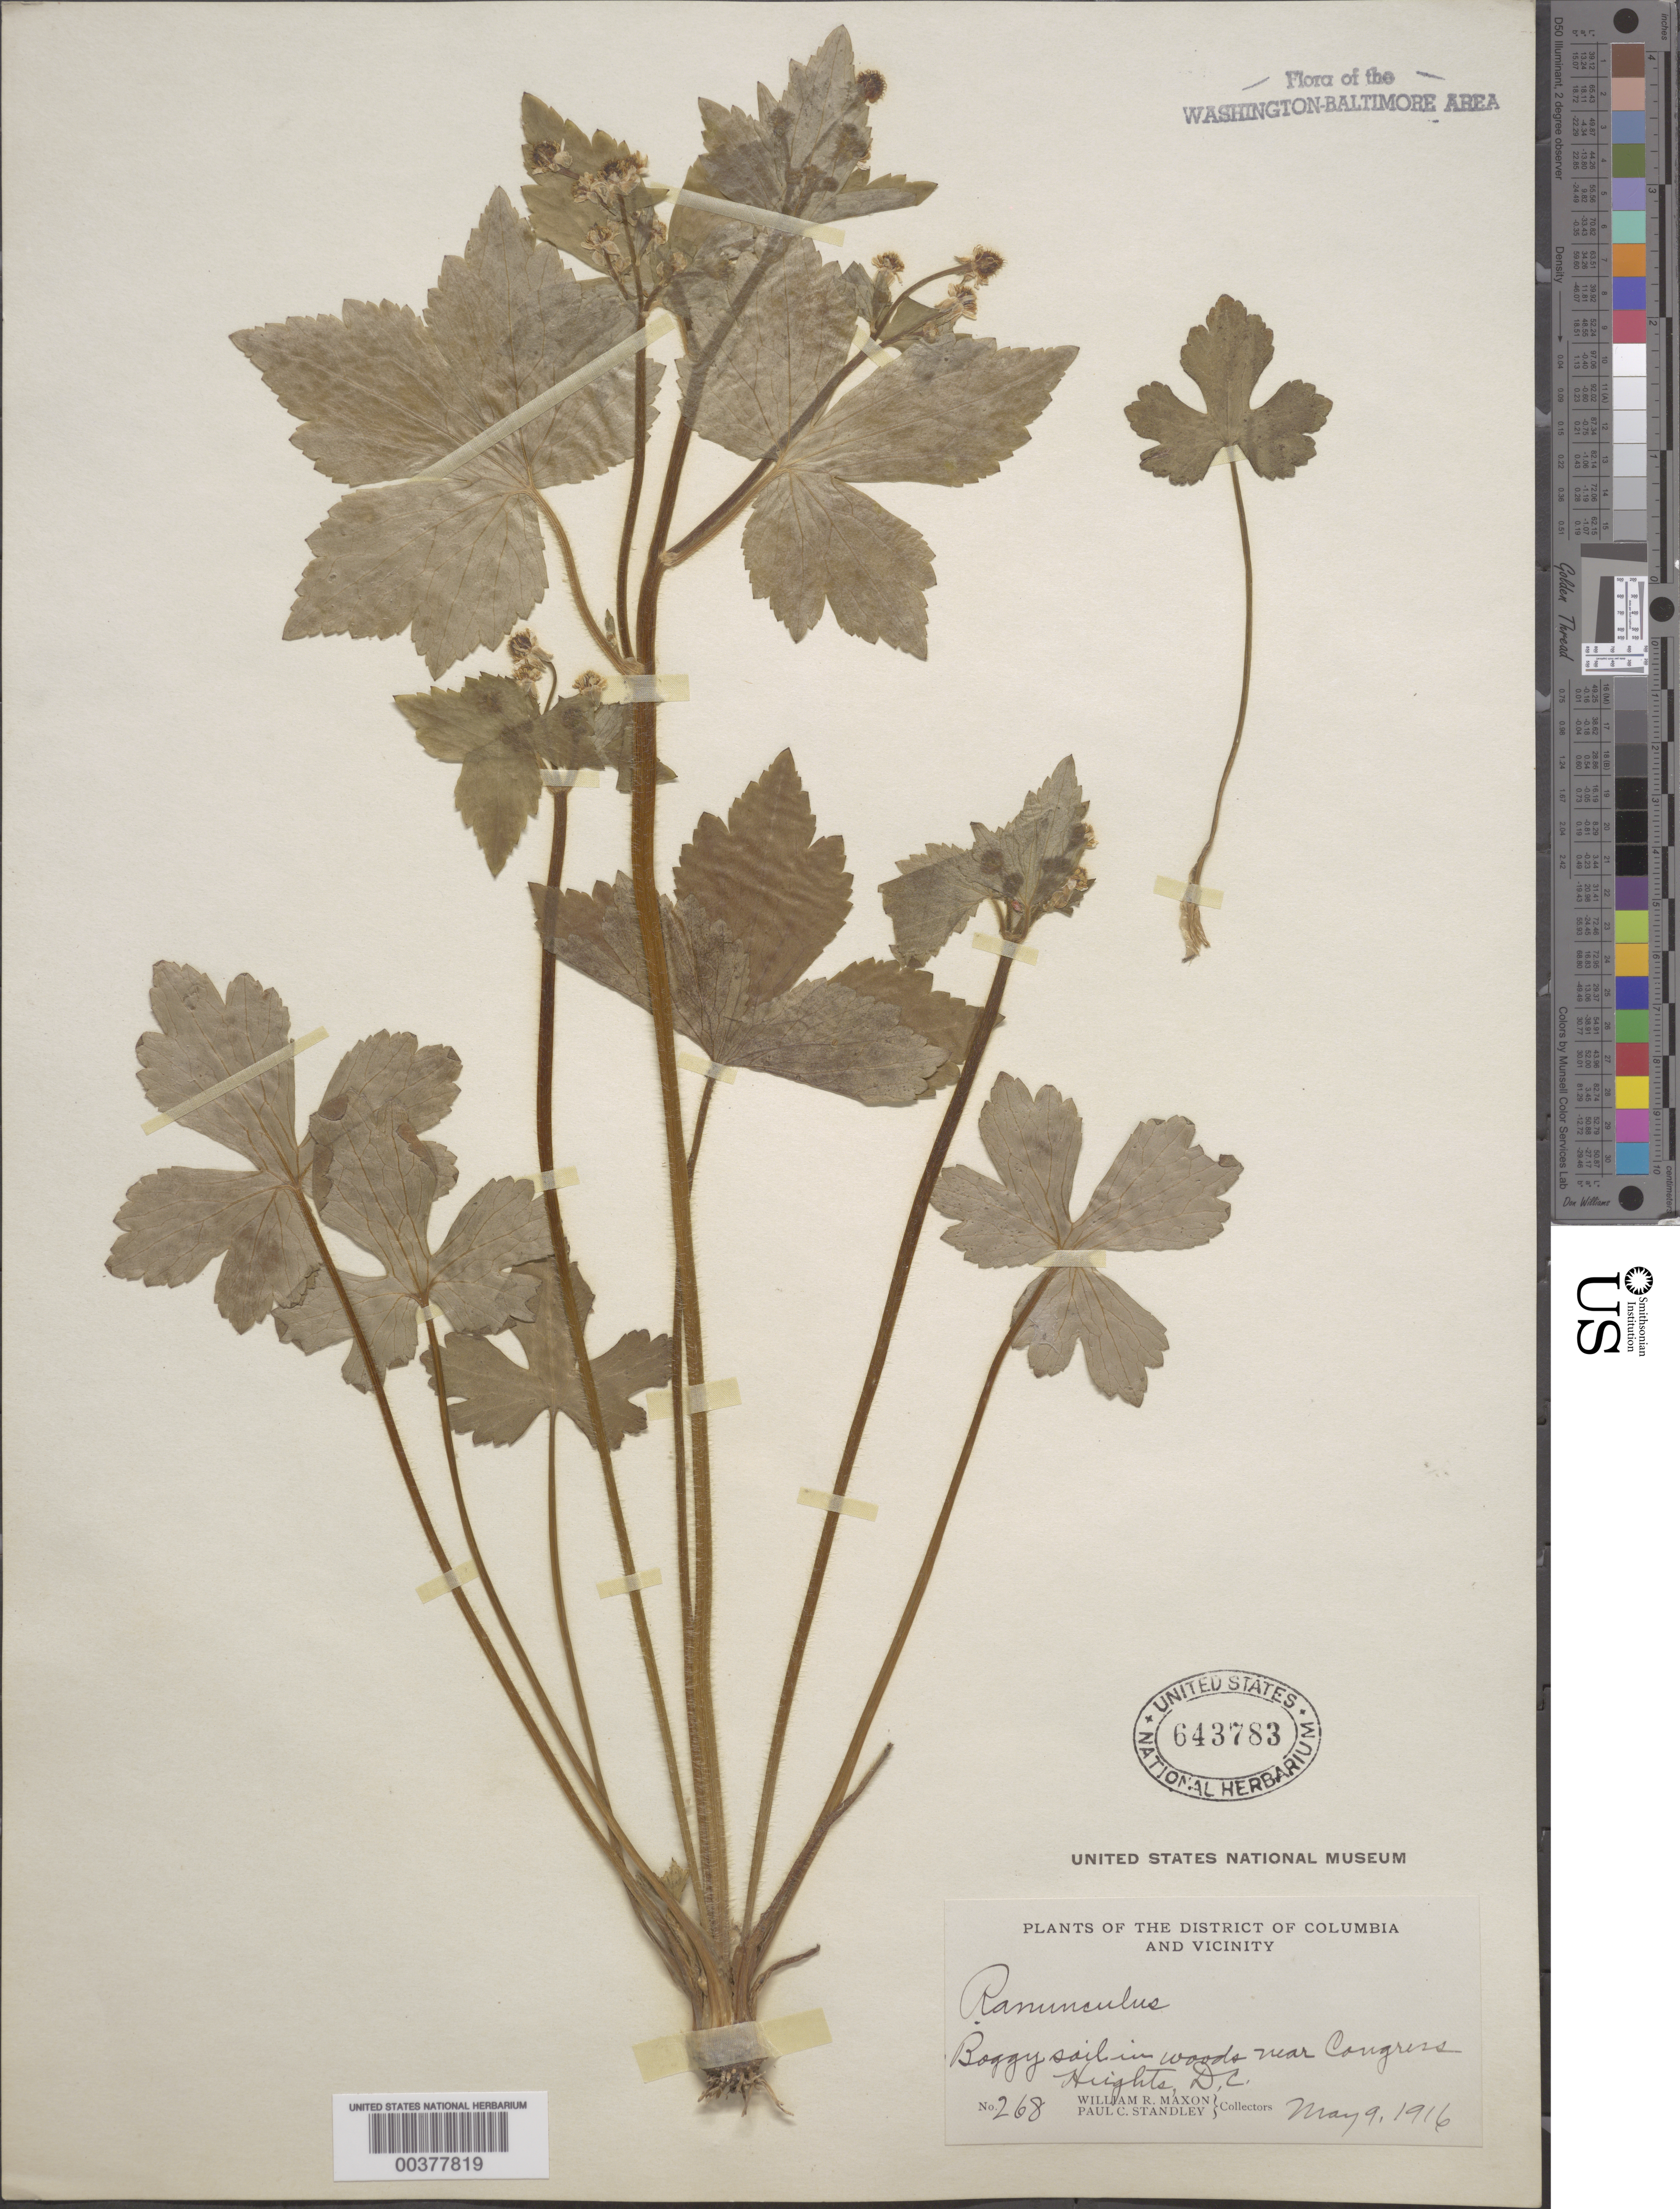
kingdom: Plantae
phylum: Tracheophyta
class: Magnoliopsida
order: Ranunculales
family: Ranunculaceae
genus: Ranunculus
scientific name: Ranunculus recurvatus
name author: Poir.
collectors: W. R. Maxon & P. C. Standley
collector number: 268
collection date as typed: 09 May 1916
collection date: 1916-05-09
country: United States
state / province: District of Columbia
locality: Congress Heights vicinity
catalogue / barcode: US 643783